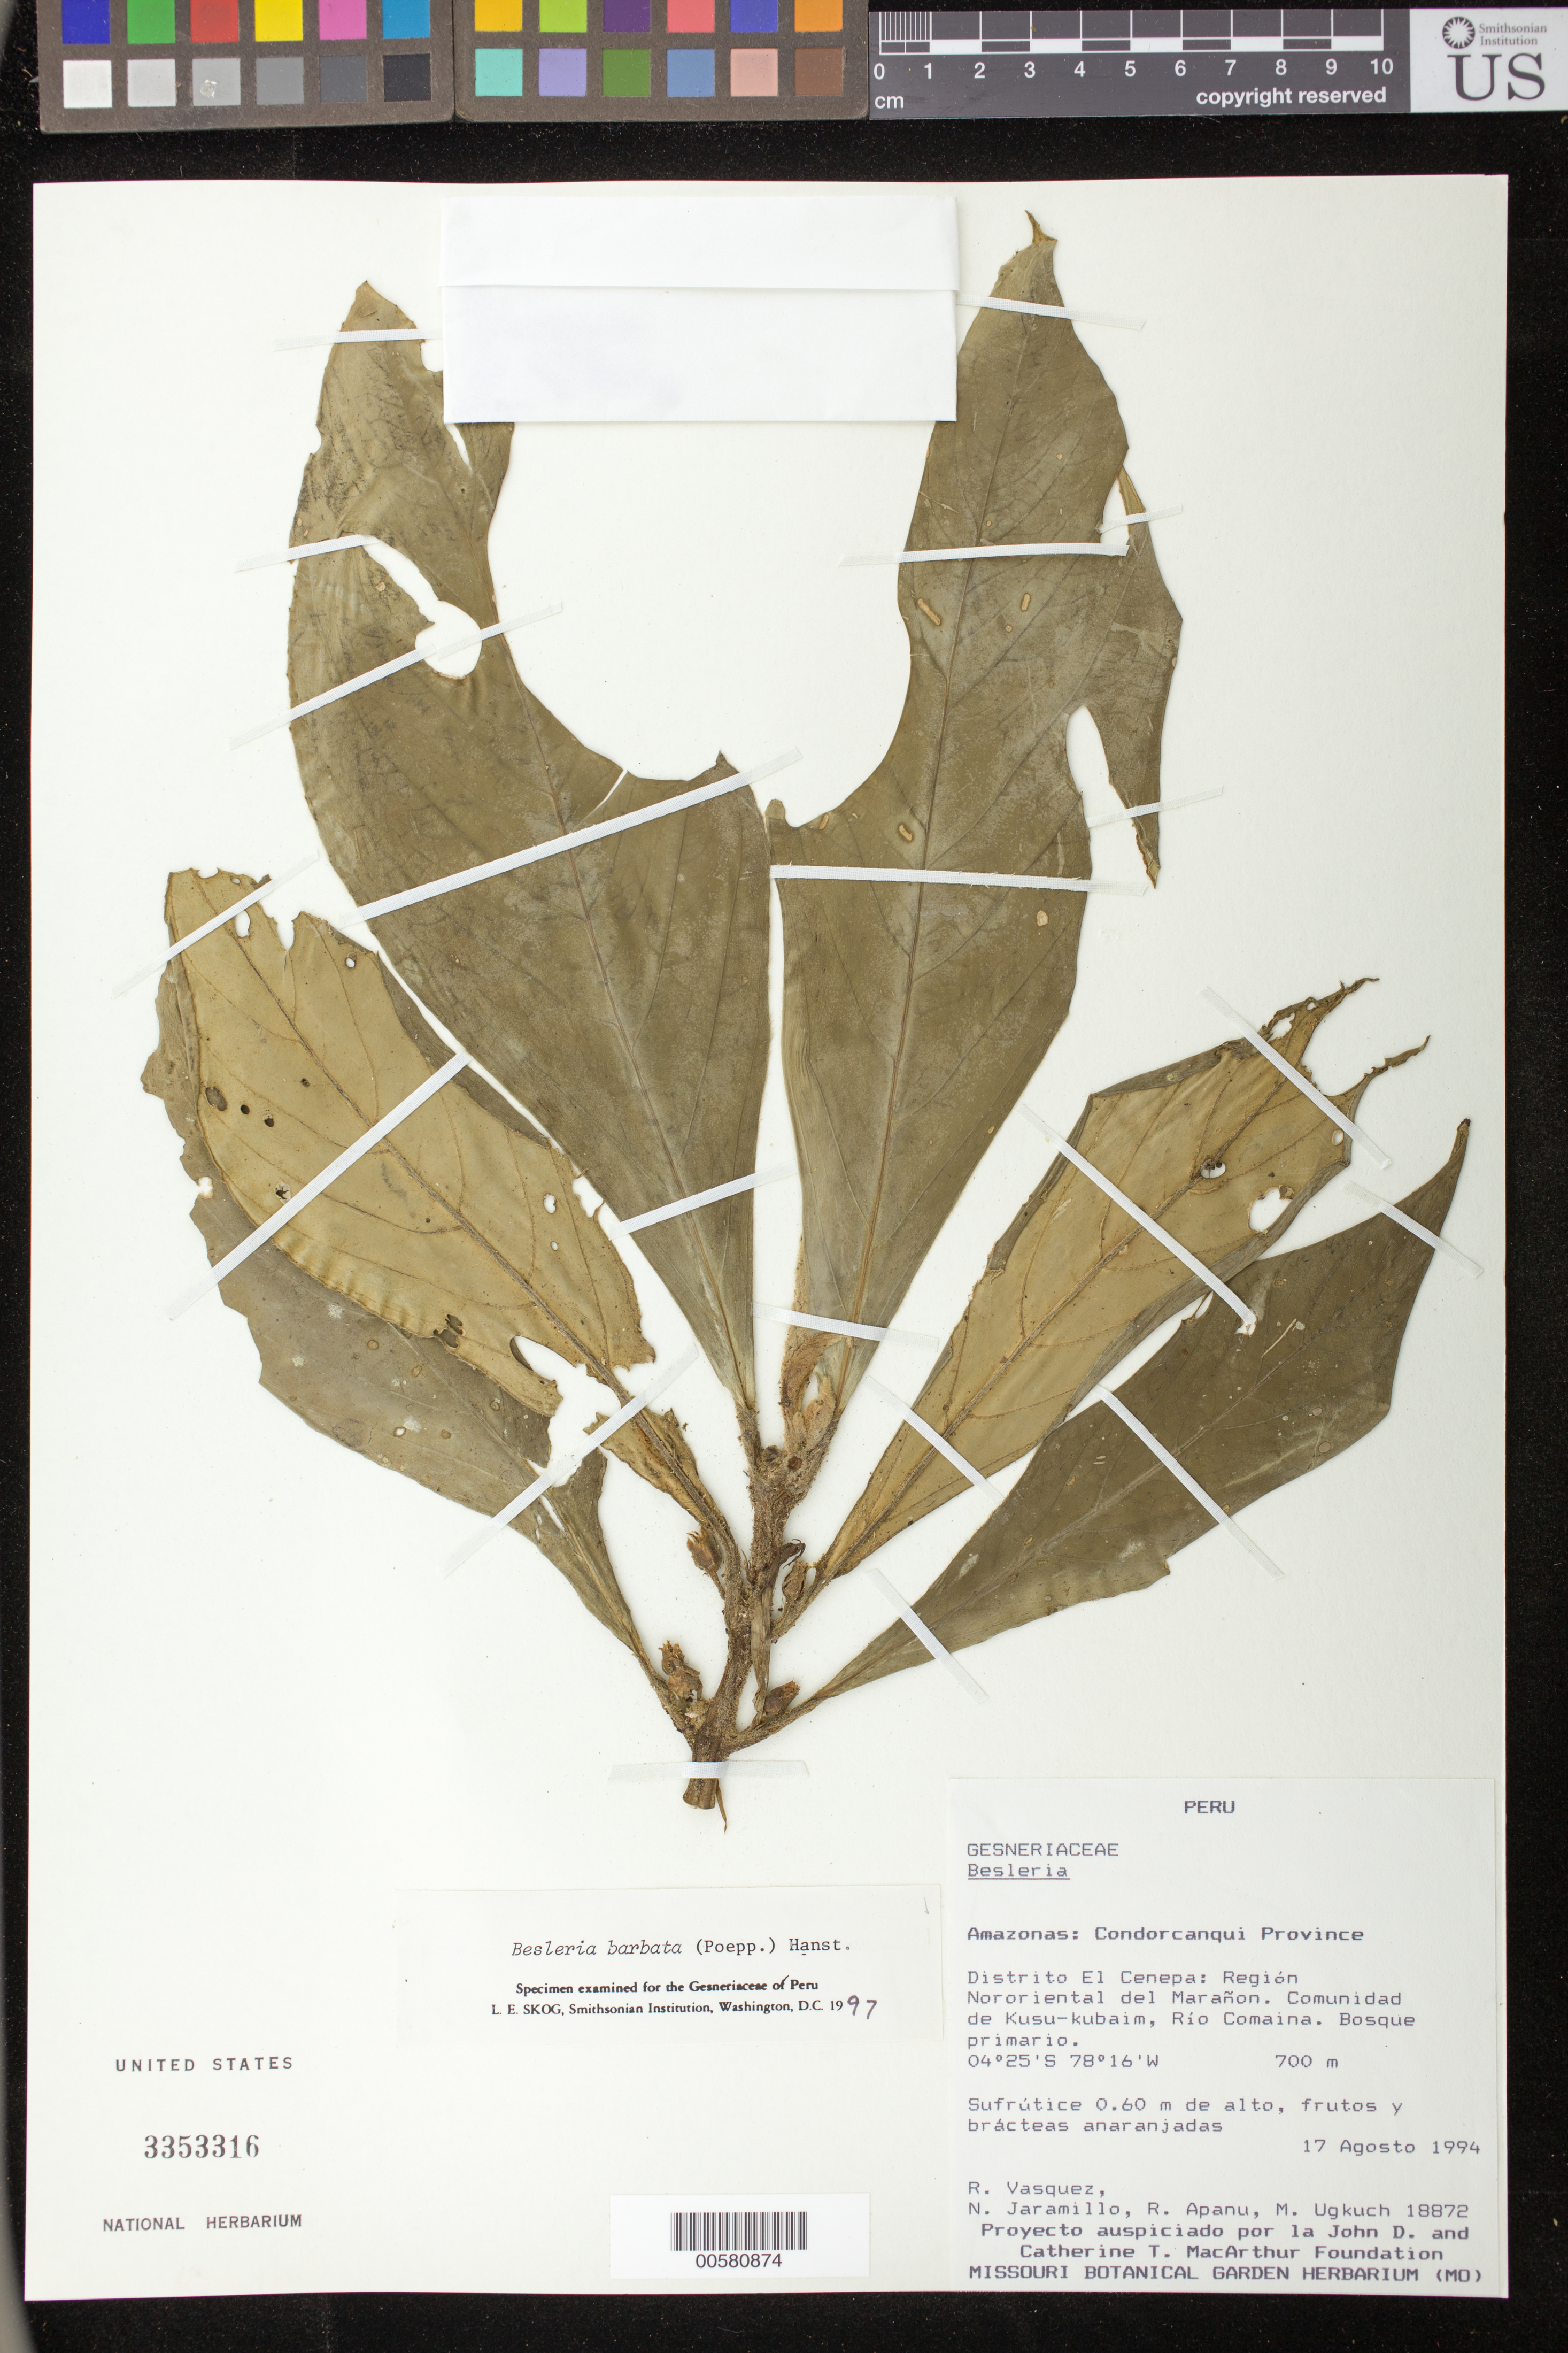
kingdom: Plantae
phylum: Tracheophyta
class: Magnoliopsida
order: Lamiales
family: Gesneriaceae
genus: Besleria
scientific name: Besleria barbata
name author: (Poepp.) Hanst.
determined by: Skog, Laurence E.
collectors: R. Vásquez, N. Jaramillo, R. Apanu & M. Ugkuch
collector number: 18872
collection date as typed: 17 Aug 1994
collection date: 1994-08-17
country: Peru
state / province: Amazonas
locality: Prov. Condorcanqui, dtto. El Cenepa: región nororiental del Marañon, comunidad de Kusu-kubaim, Río Comaina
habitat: Bosque primario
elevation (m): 700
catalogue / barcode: US 3353316